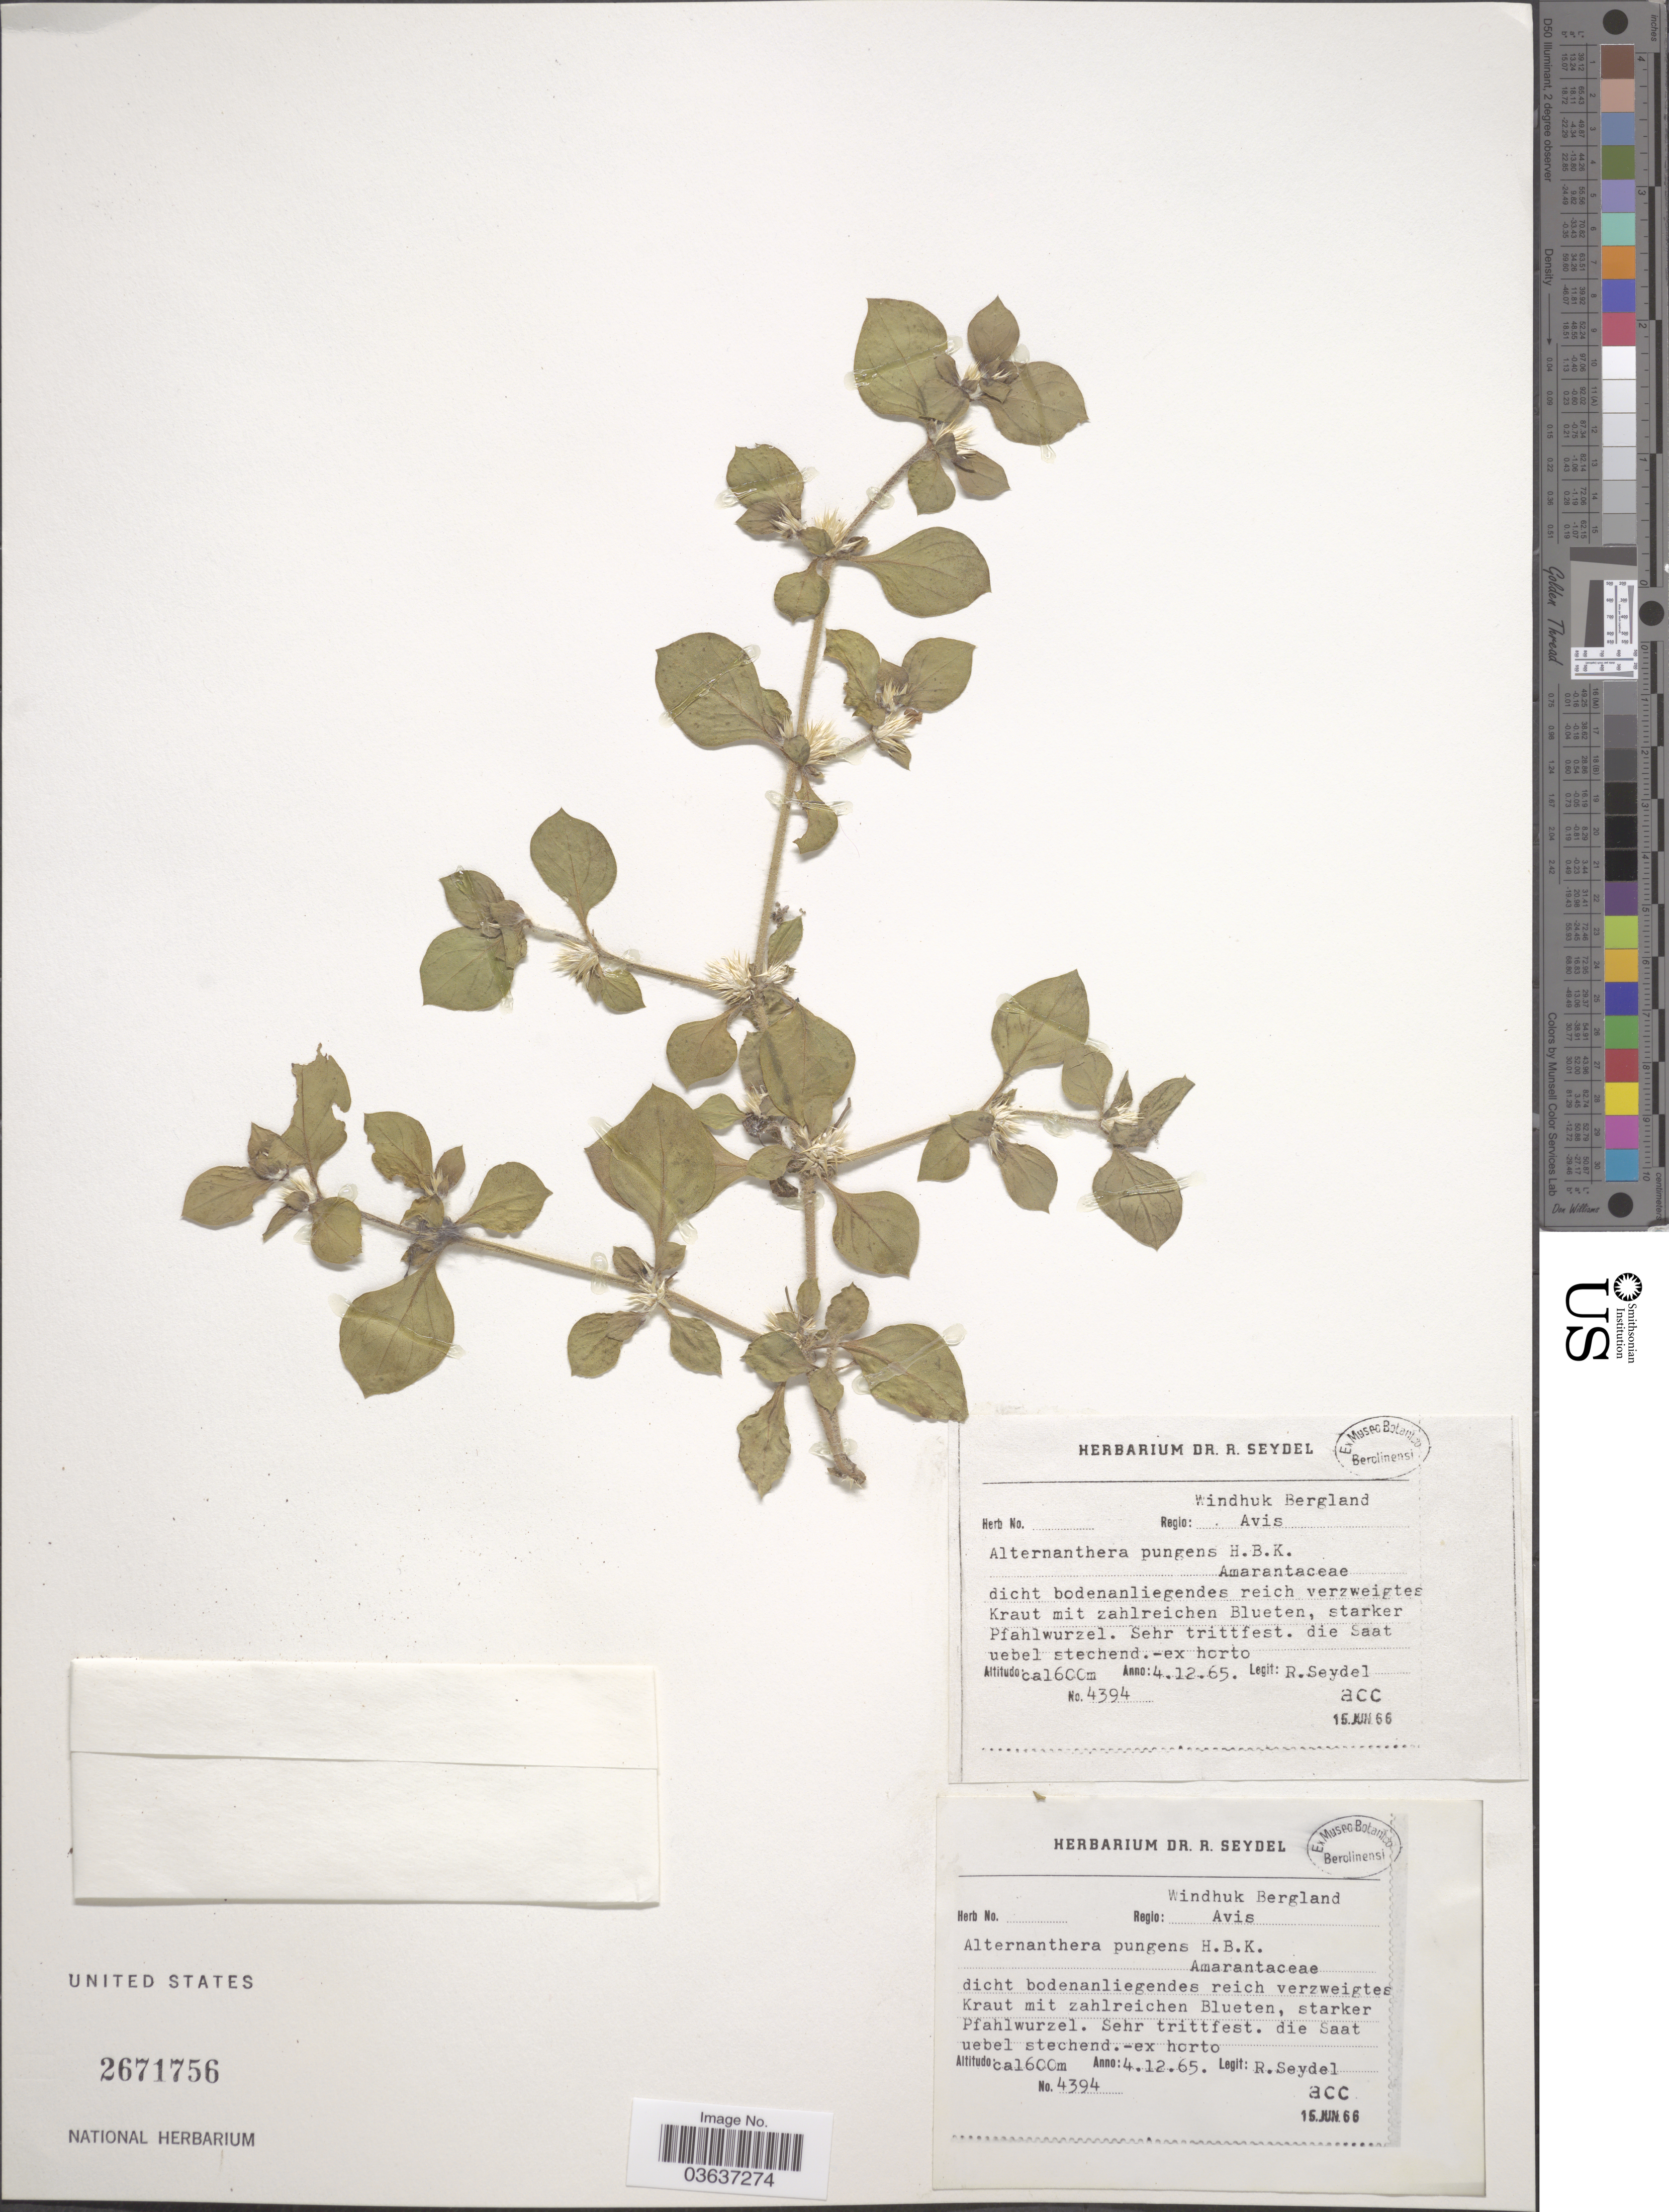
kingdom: Plantae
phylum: Tracheophyta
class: Magnoliopsida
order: Caryophyllales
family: Amaranthaceae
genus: Alternanthera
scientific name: Alternanthera pungens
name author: Kunth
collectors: R. Seydel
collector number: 4394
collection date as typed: Transcribed d/m/y: 4/12/65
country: Namibia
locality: Regio: Windhuk Bergland. Avis.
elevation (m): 1600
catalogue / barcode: US 2671756